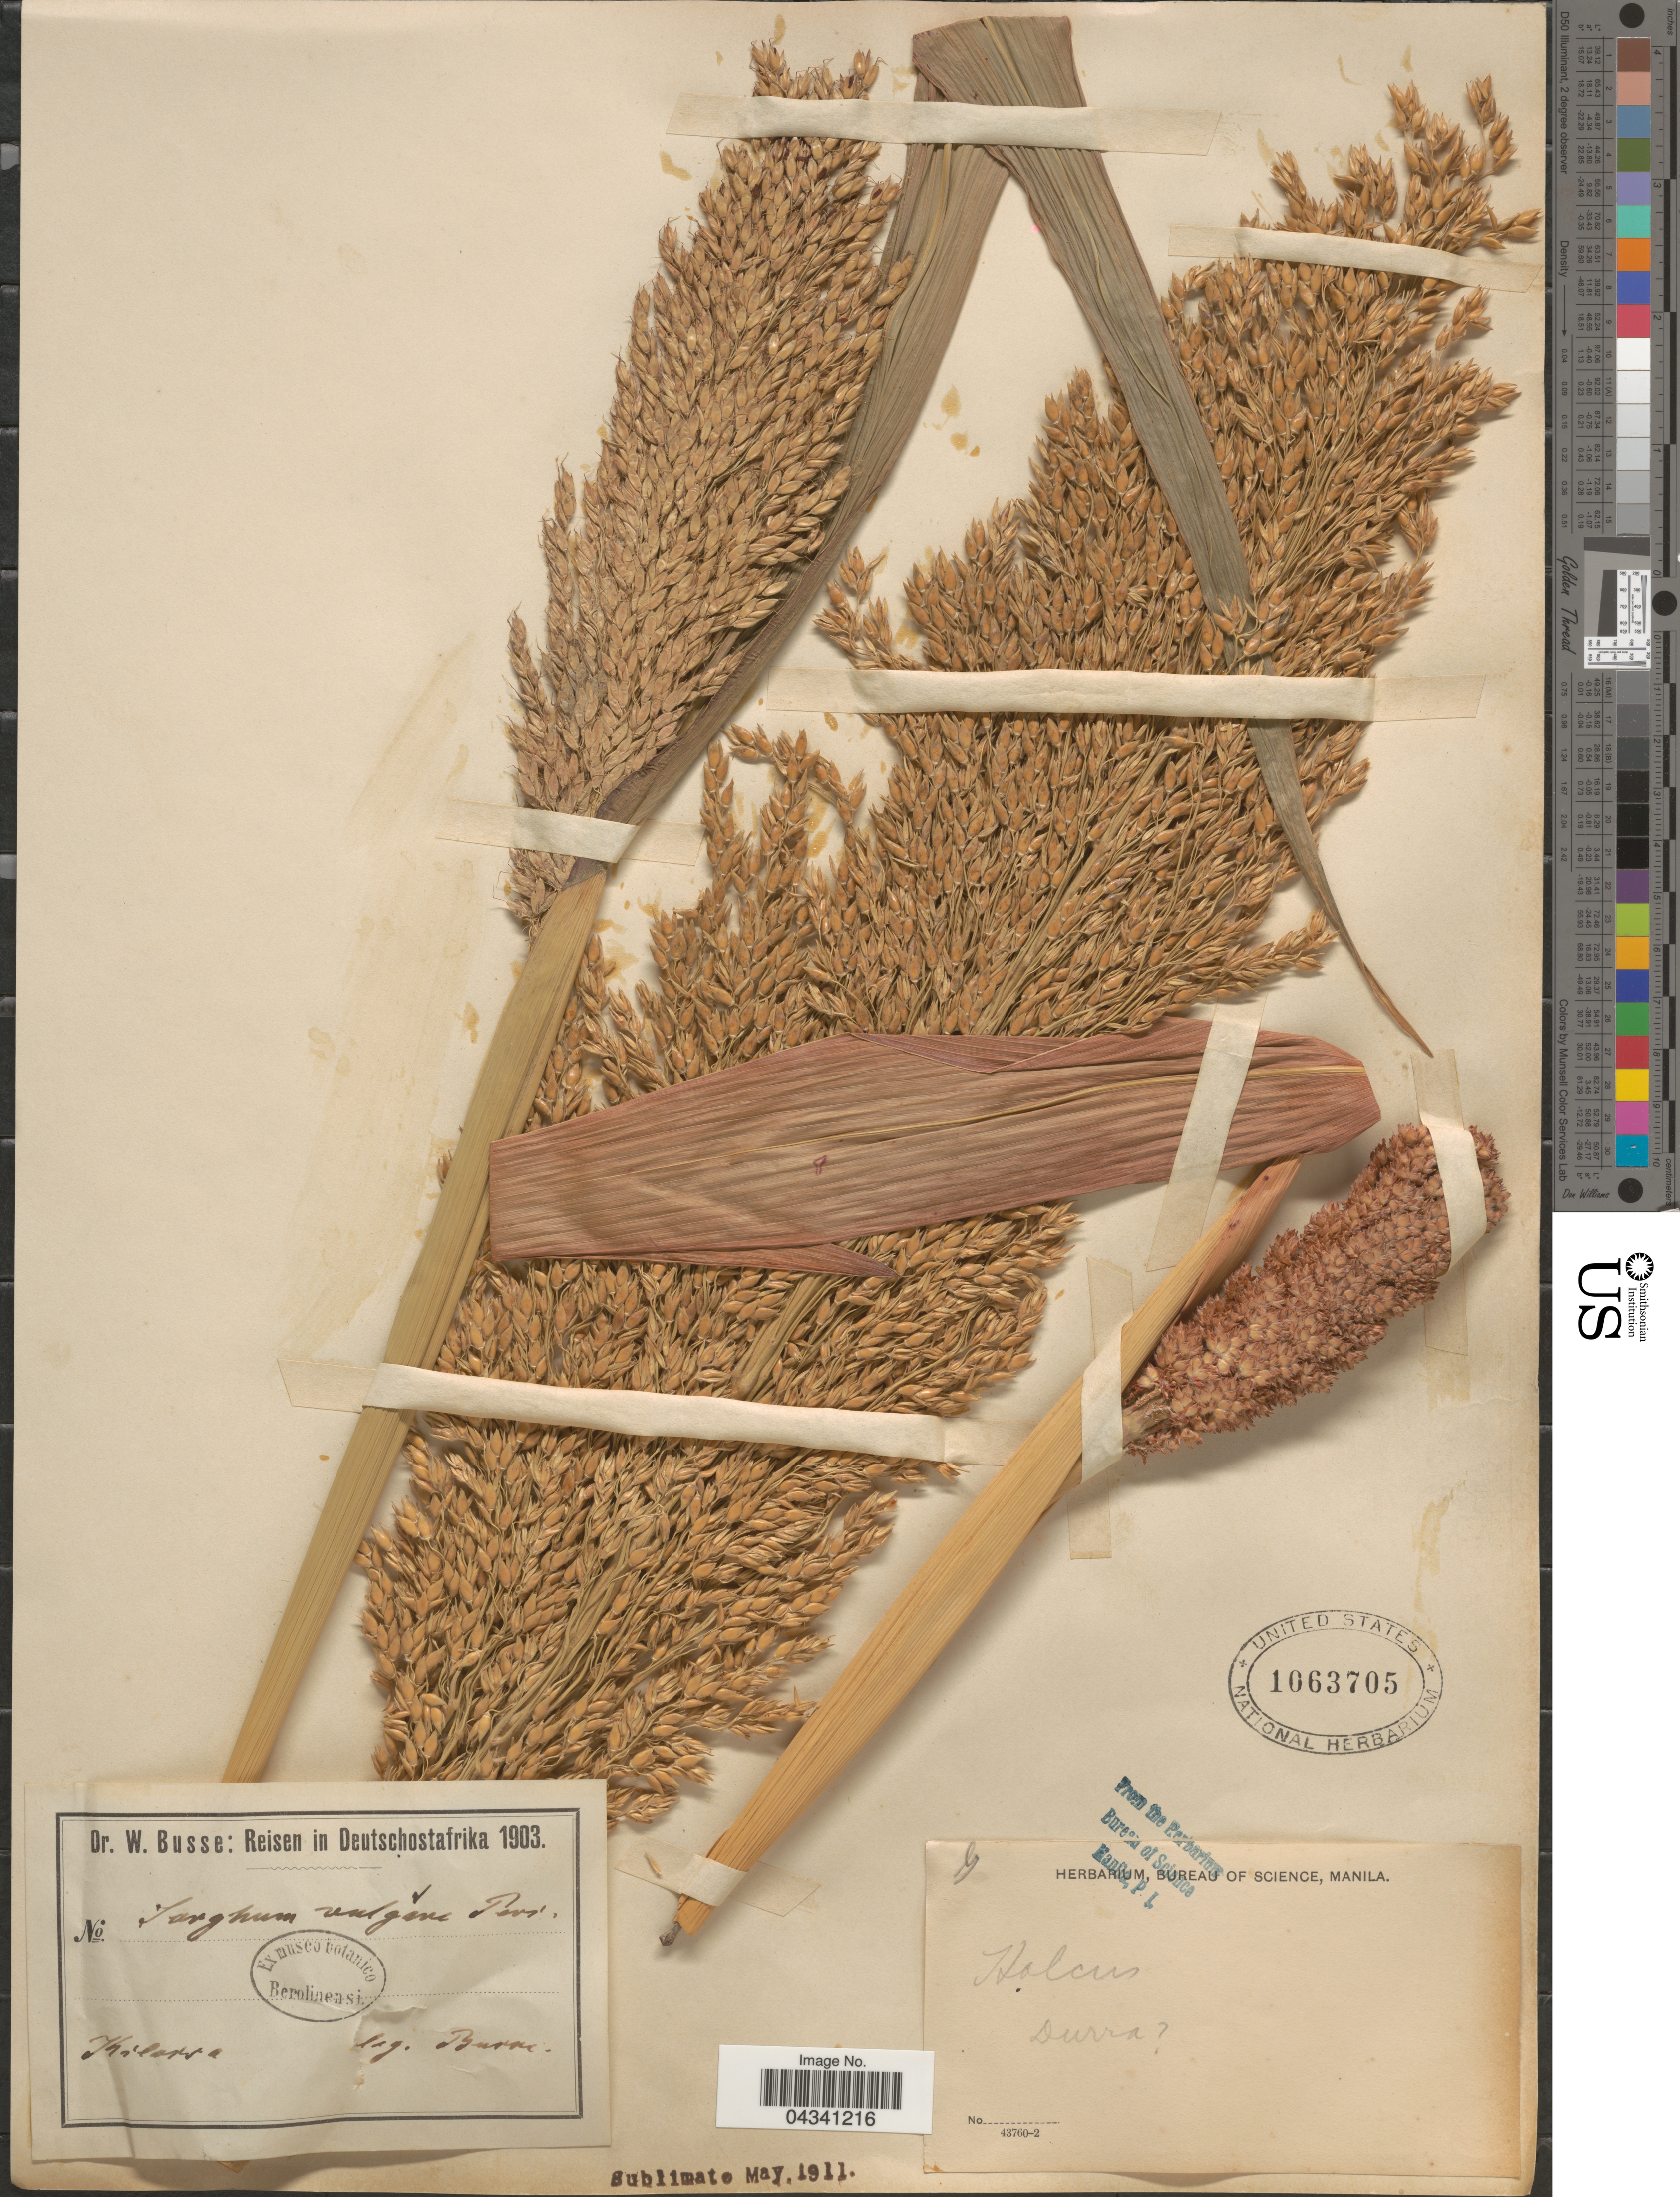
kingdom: Plantae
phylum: Tracheophyta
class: Liliopsida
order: Poales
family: Poaceae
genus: Sorghum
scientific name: Sorghum sp.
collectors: W. Busse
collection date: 1903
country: Tanzania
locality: Reisen in Deutschostafrika 1903. Kilossa.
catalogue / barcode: US 1063705